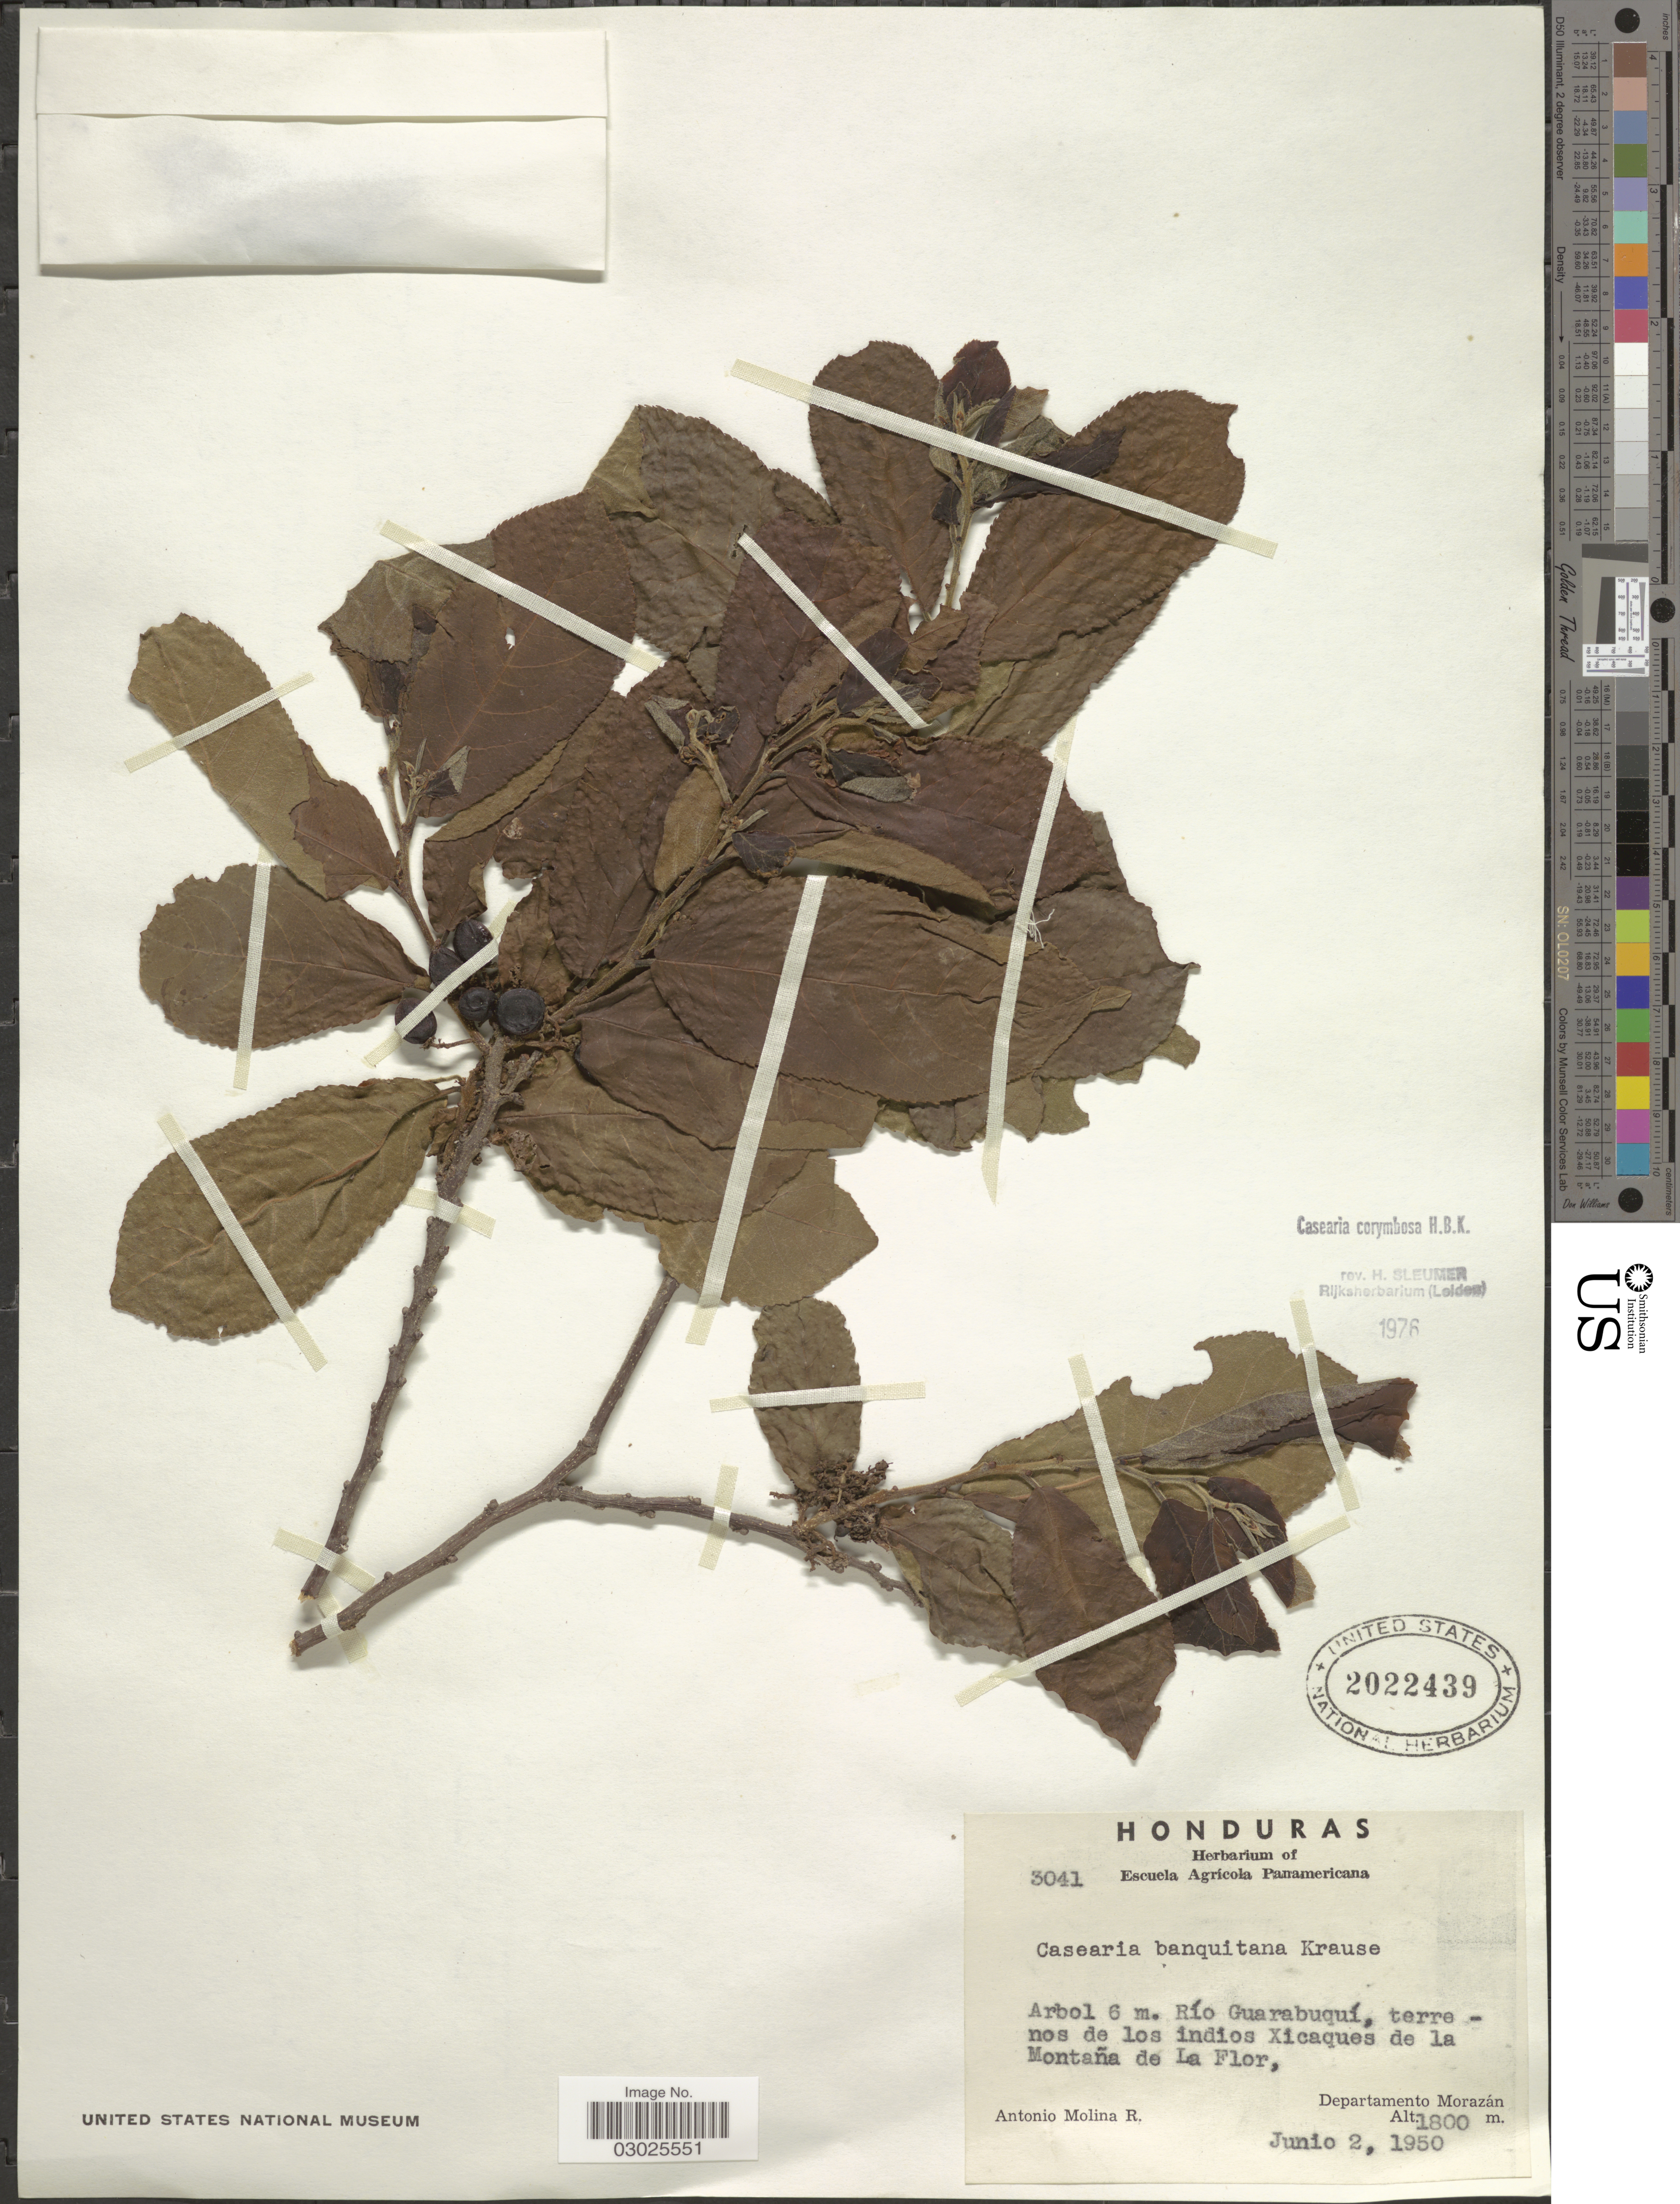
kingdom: Plantae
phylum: Tracheophyta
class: Magnoliopsida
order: Malpighiales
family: Salicaceae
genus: Casearia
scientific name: Casearia corymbosa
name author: Kunth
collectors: A. Molina R.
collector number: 3041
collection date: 1950-06-02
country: Honduras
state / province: Fco. Morazán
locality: Río Guarabuquí, terrenos de los indios Xicaques de la Montaña de La Flor, Departamento Morazán.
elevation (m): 1800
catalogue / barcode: US 2022439